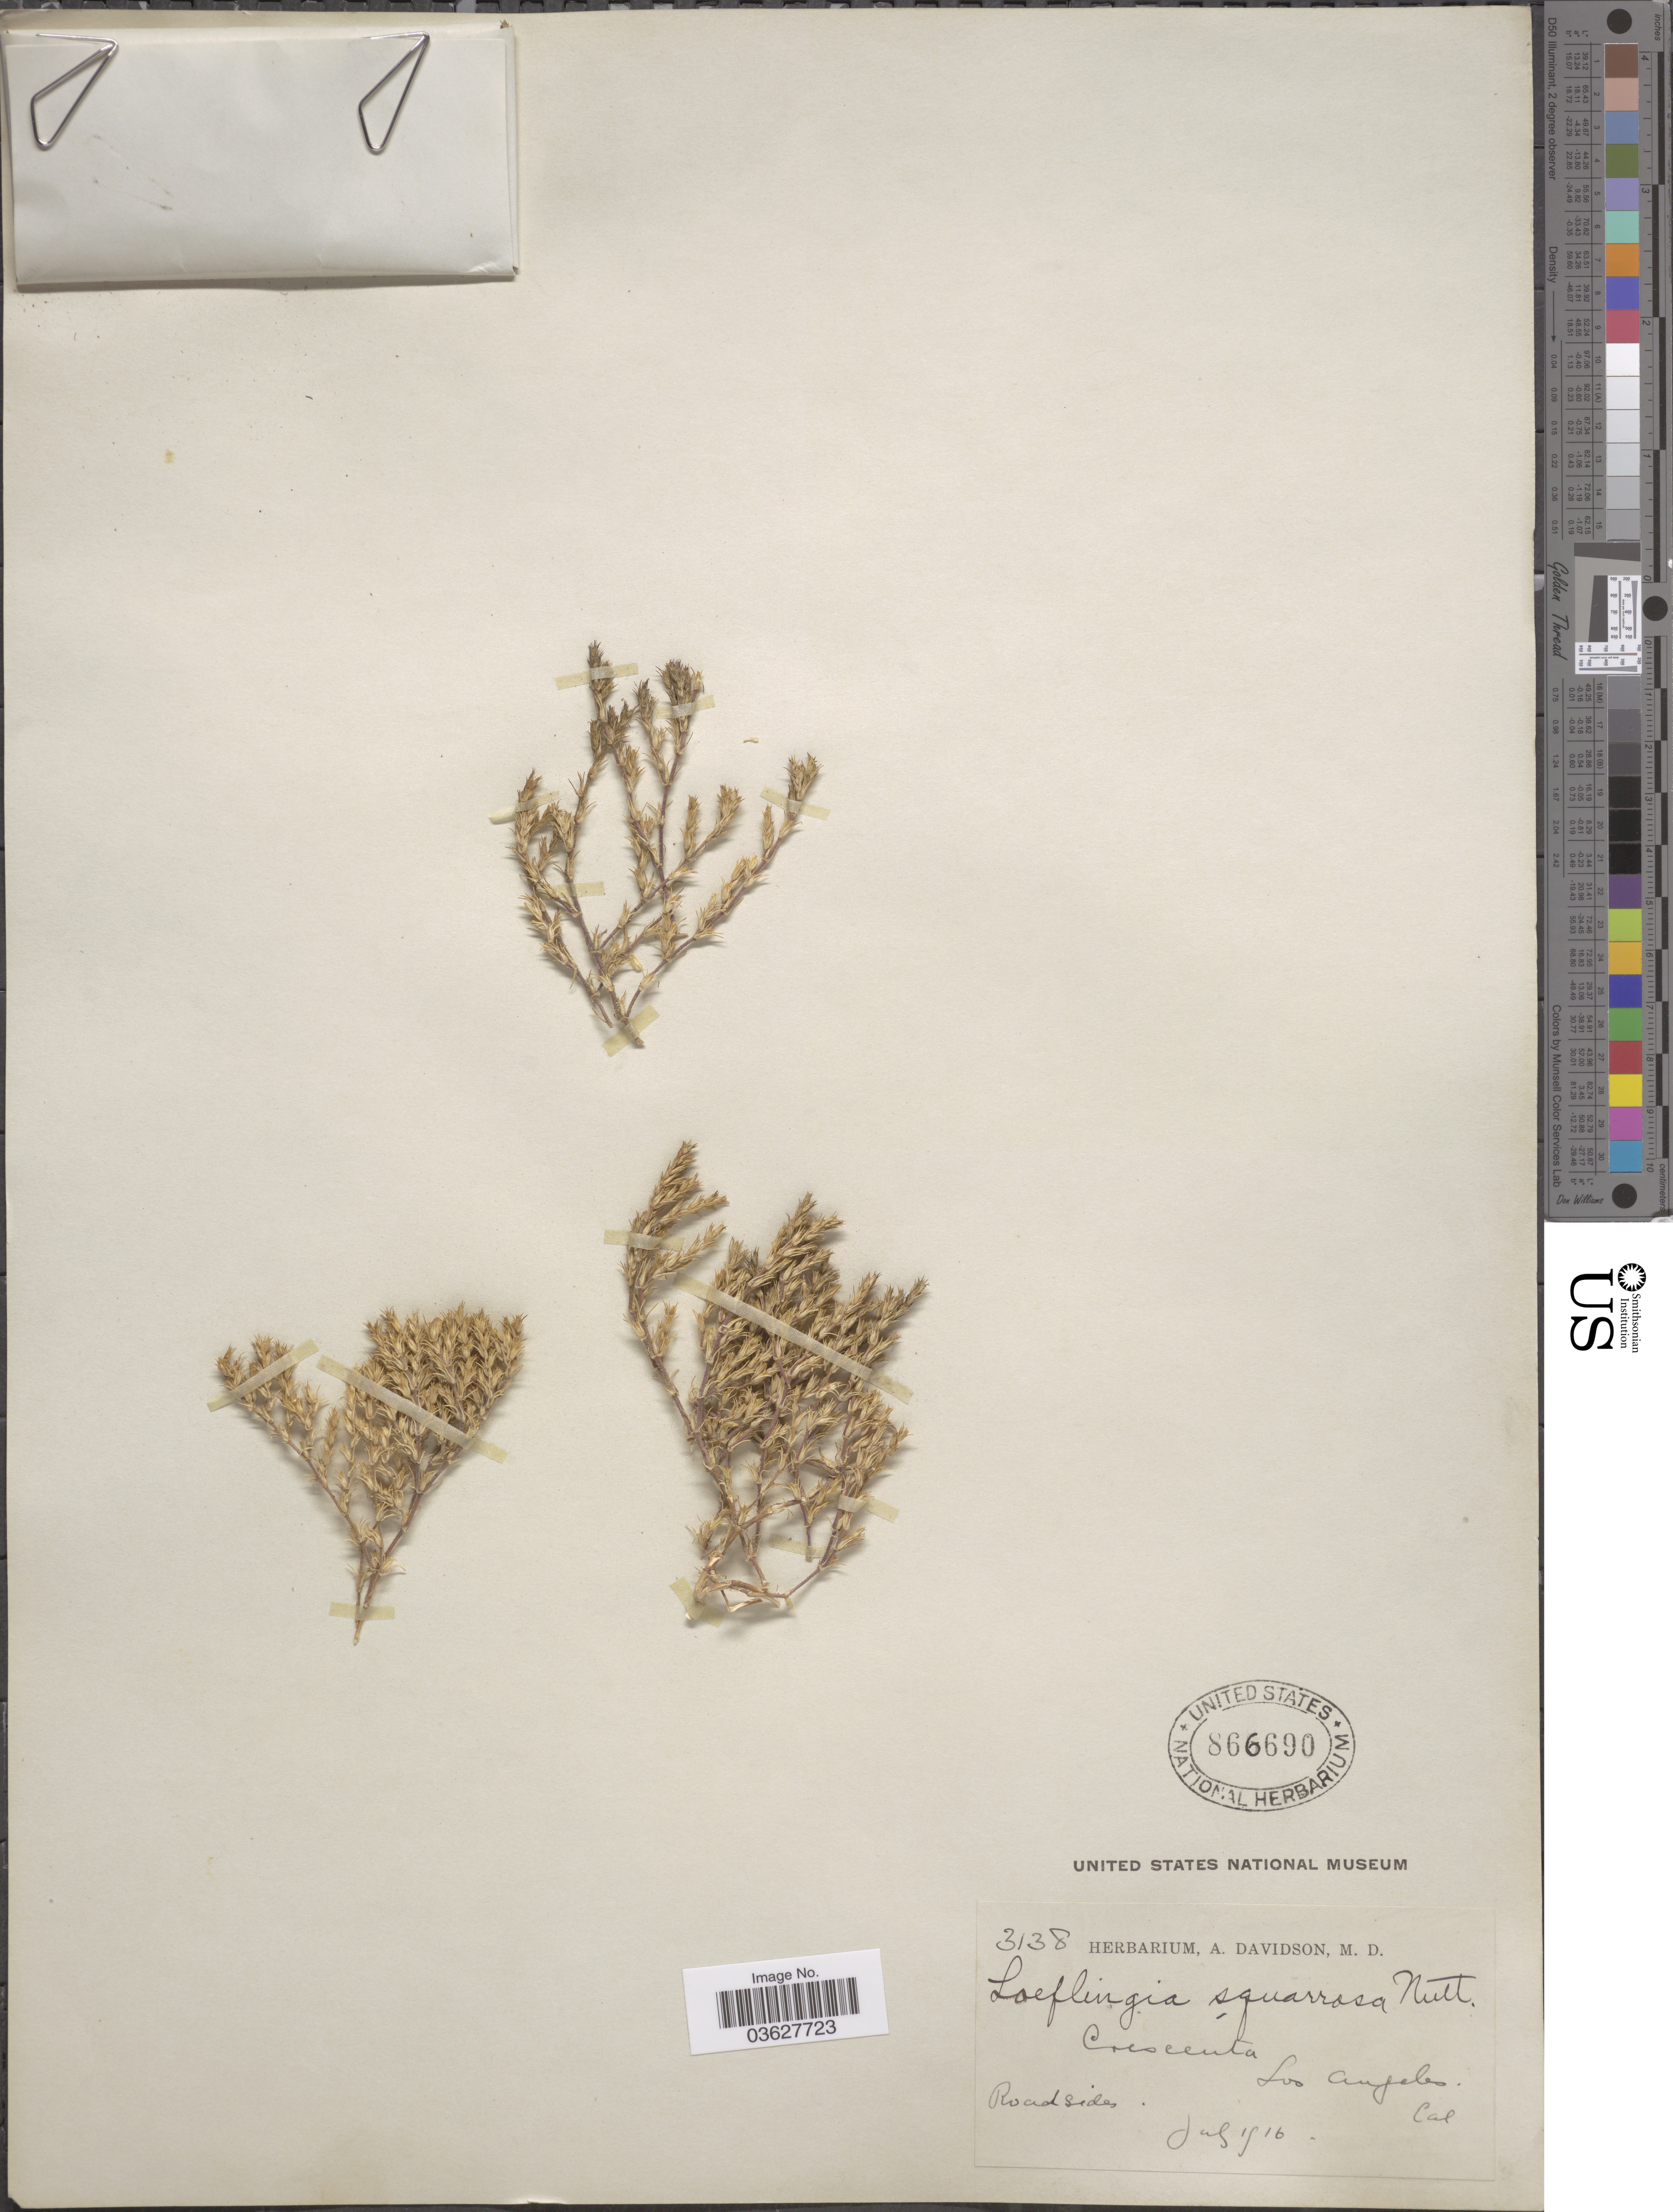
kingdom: Plantae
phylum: Tracheophyta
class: Magnoliopsida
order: Caryophyllales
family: Caryophyllaceae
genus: Loeflingia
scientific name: Loeflingia squarrosa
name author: Nutt.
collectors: ex herb. A. Davidson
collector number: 3138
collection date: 1916-07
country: United States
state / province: California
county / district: Los Angeles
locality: Crescenta Los Angeles. Cal.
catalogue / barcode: US 866690